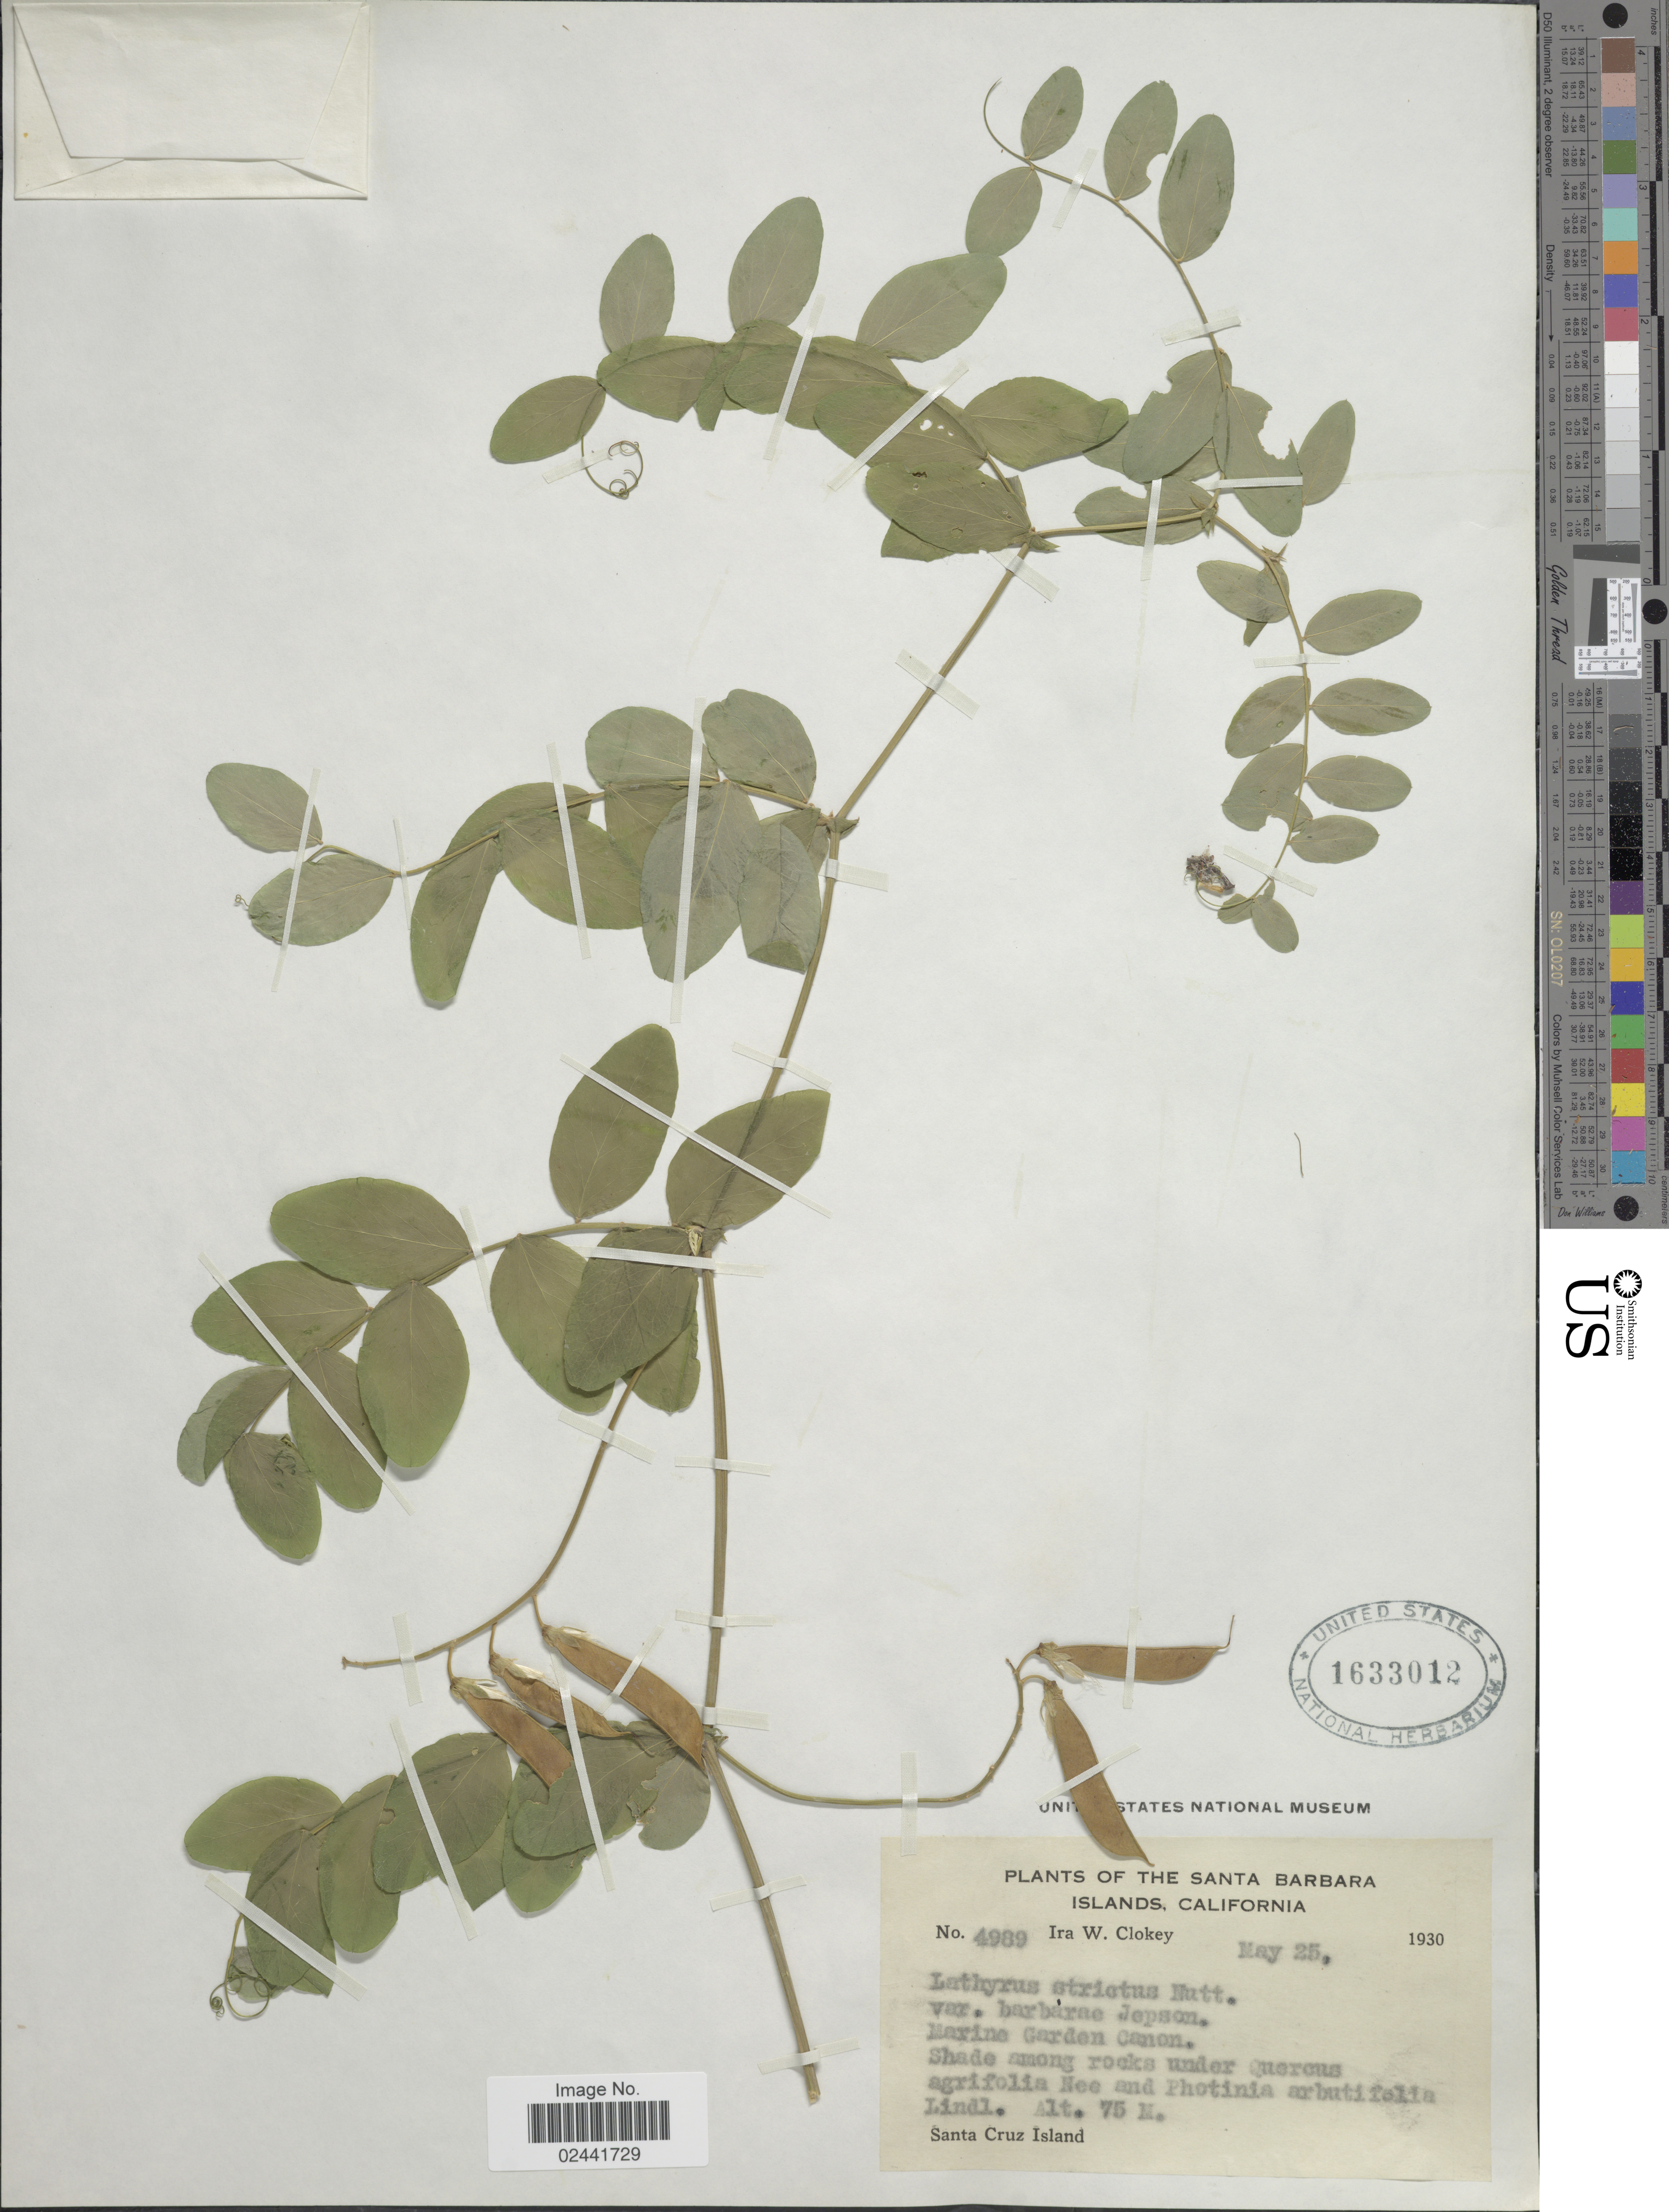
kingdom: Plantae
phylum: Tracheophyta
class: Magnoliopsida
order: Fabales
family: Fabaceae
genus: Lathyrus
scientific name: Lathyrus strictus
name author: G.H. Weber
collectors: I. W. Clokey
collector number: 4989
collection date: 1930-05-25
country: United States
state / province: California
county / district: Santa Barbara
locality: The Santa Barbara Islands, Marine Garden Canon, Santa Cruz Island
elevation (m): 75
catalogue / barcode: US 1633012